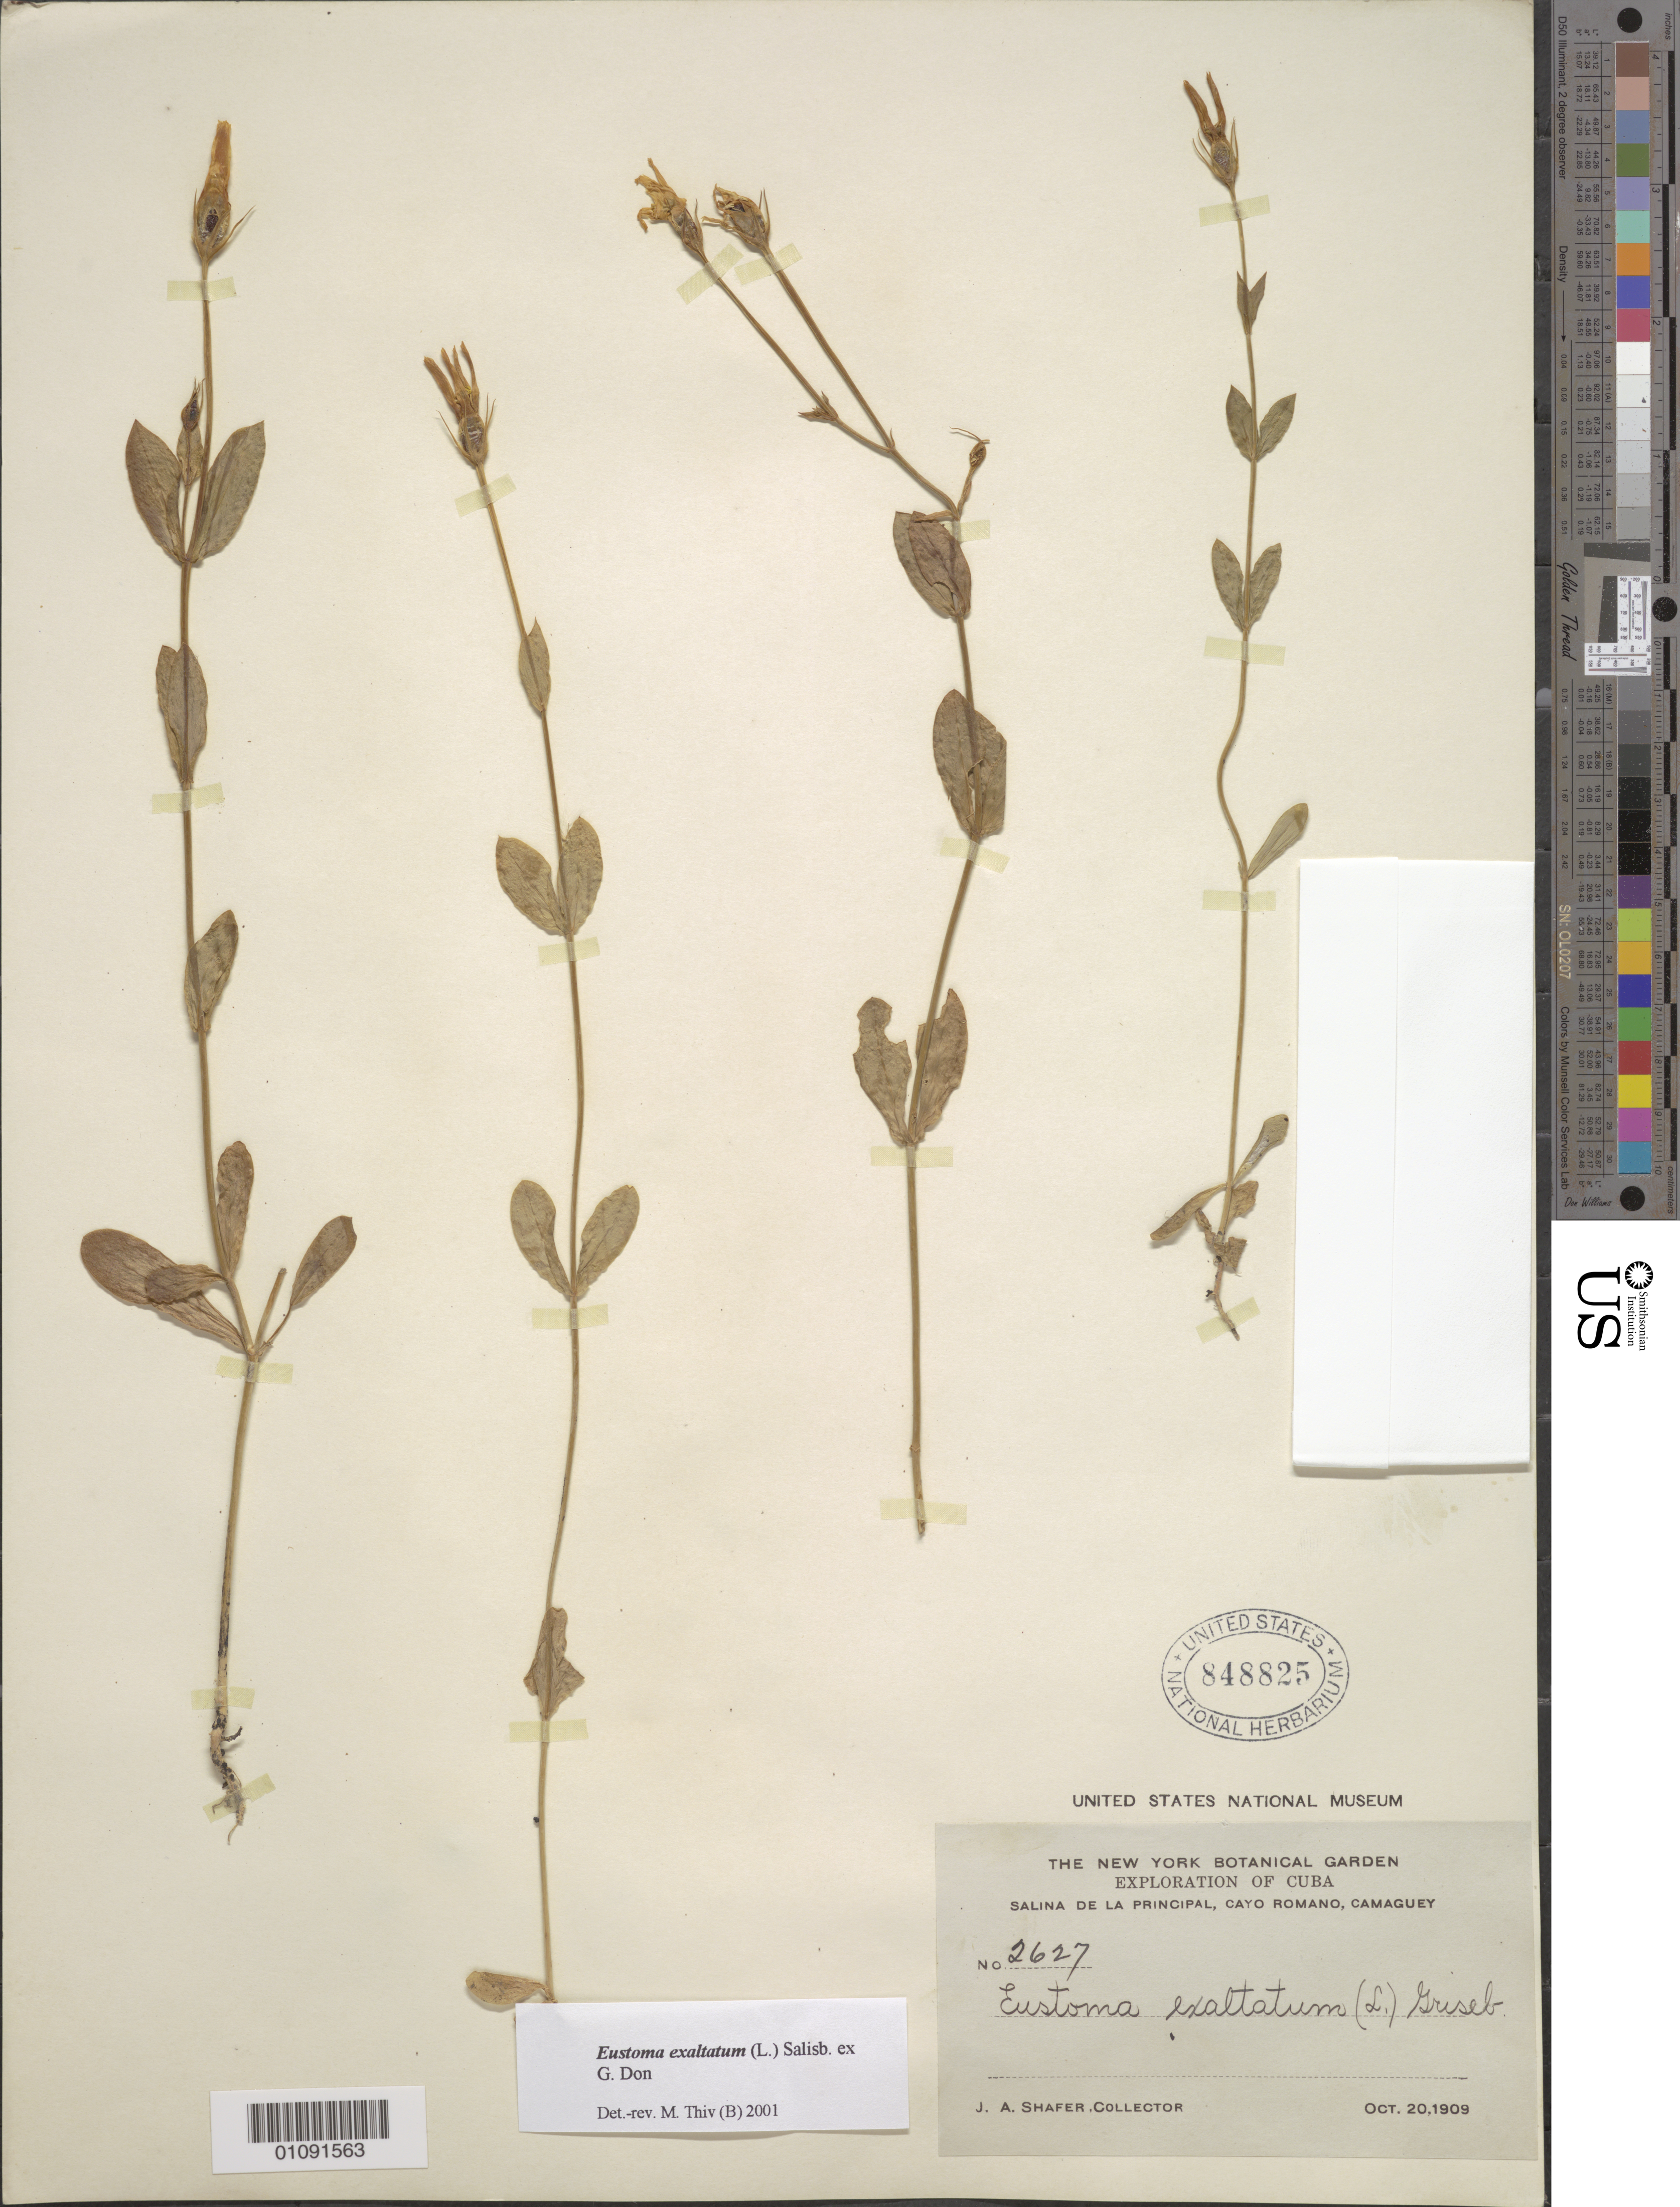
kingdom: Plantae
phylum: Tracheophyta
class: Magnoliopsida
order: Gentianales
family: Gentianaceae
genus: Eustoma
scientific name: Eustoma exaltatum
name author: (L.) Salisb. ex Don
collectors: J. A. Shafer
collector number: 2627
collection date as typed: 20 Oct 1909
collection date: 1909-10-20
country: Cuba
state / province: Camagüey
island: Cuba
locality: Salina de la Principal, Cayo Romano, Camaguey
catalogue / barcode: US 848825